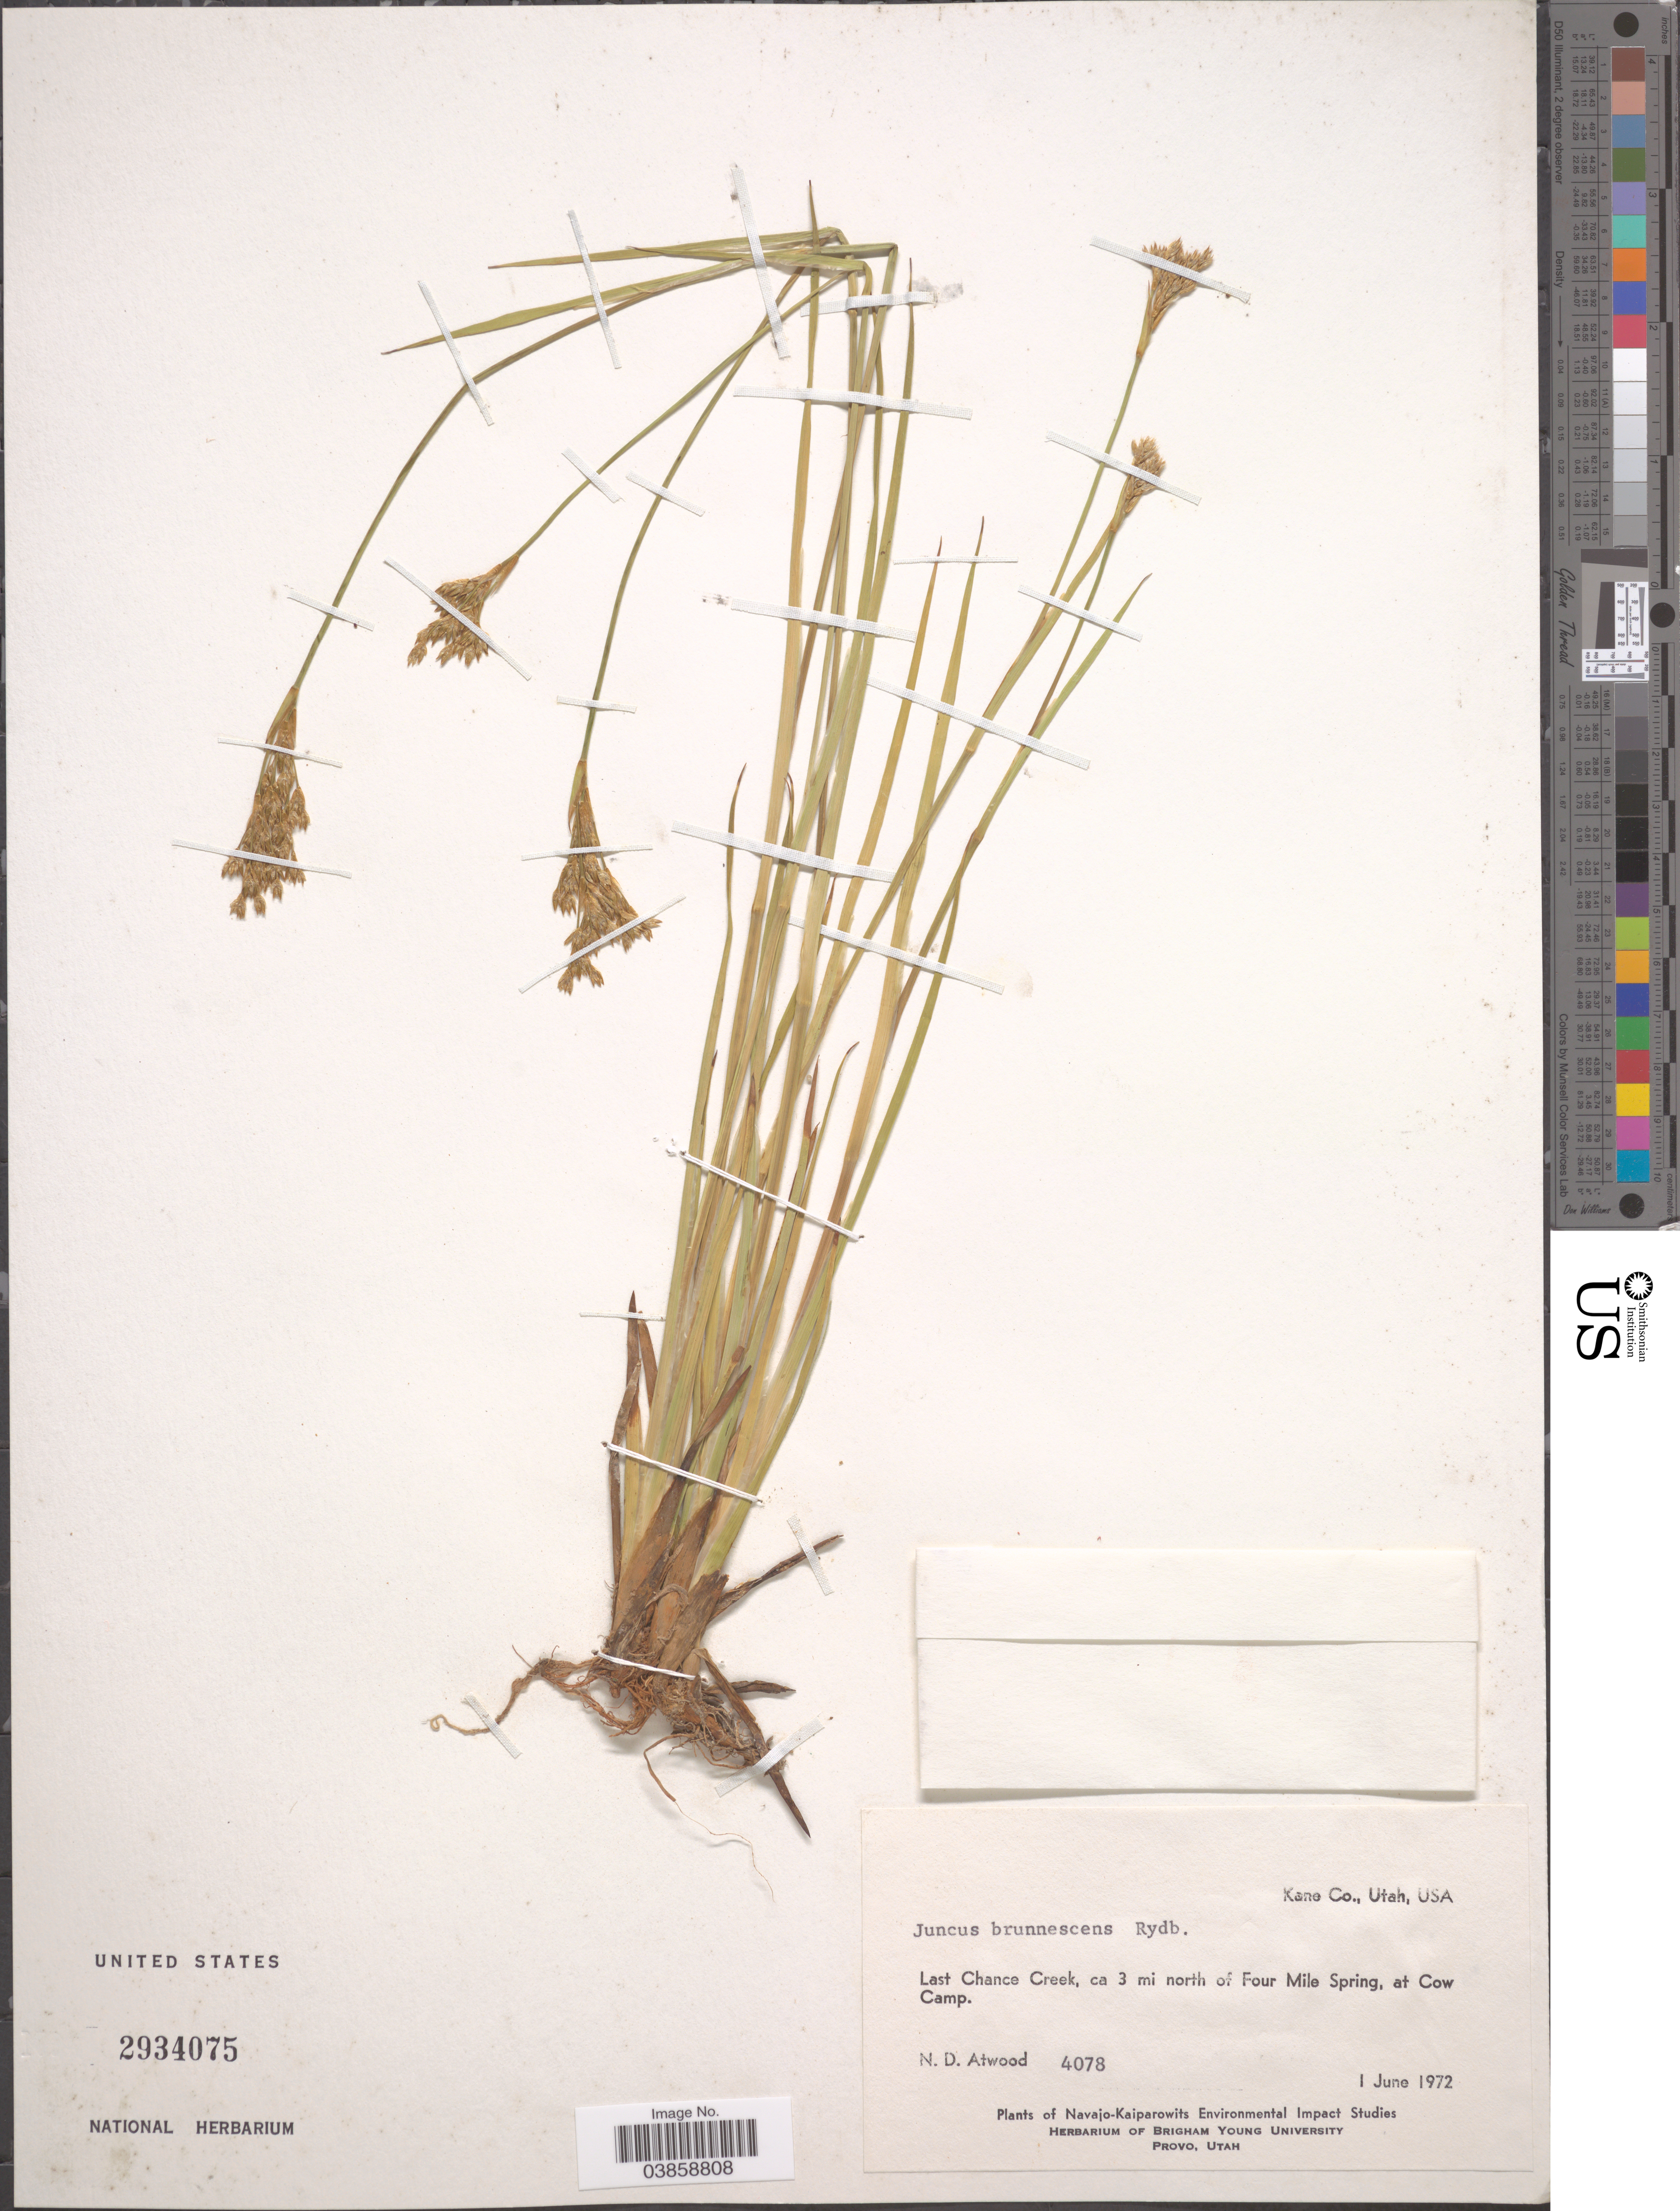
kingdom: Plantae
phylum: Tracheophyta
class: Liliopsida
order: Poales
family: Juncaceae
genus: Juncus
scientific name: Juncus sp.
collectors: N. Atwood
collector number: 4078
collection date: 1972-06-01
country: United States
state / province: Utah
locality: Kane Co. Last Chance Creek, ca 3 mi north of Four Mile Spring, at Cow Camp.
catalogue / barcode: US 2934075